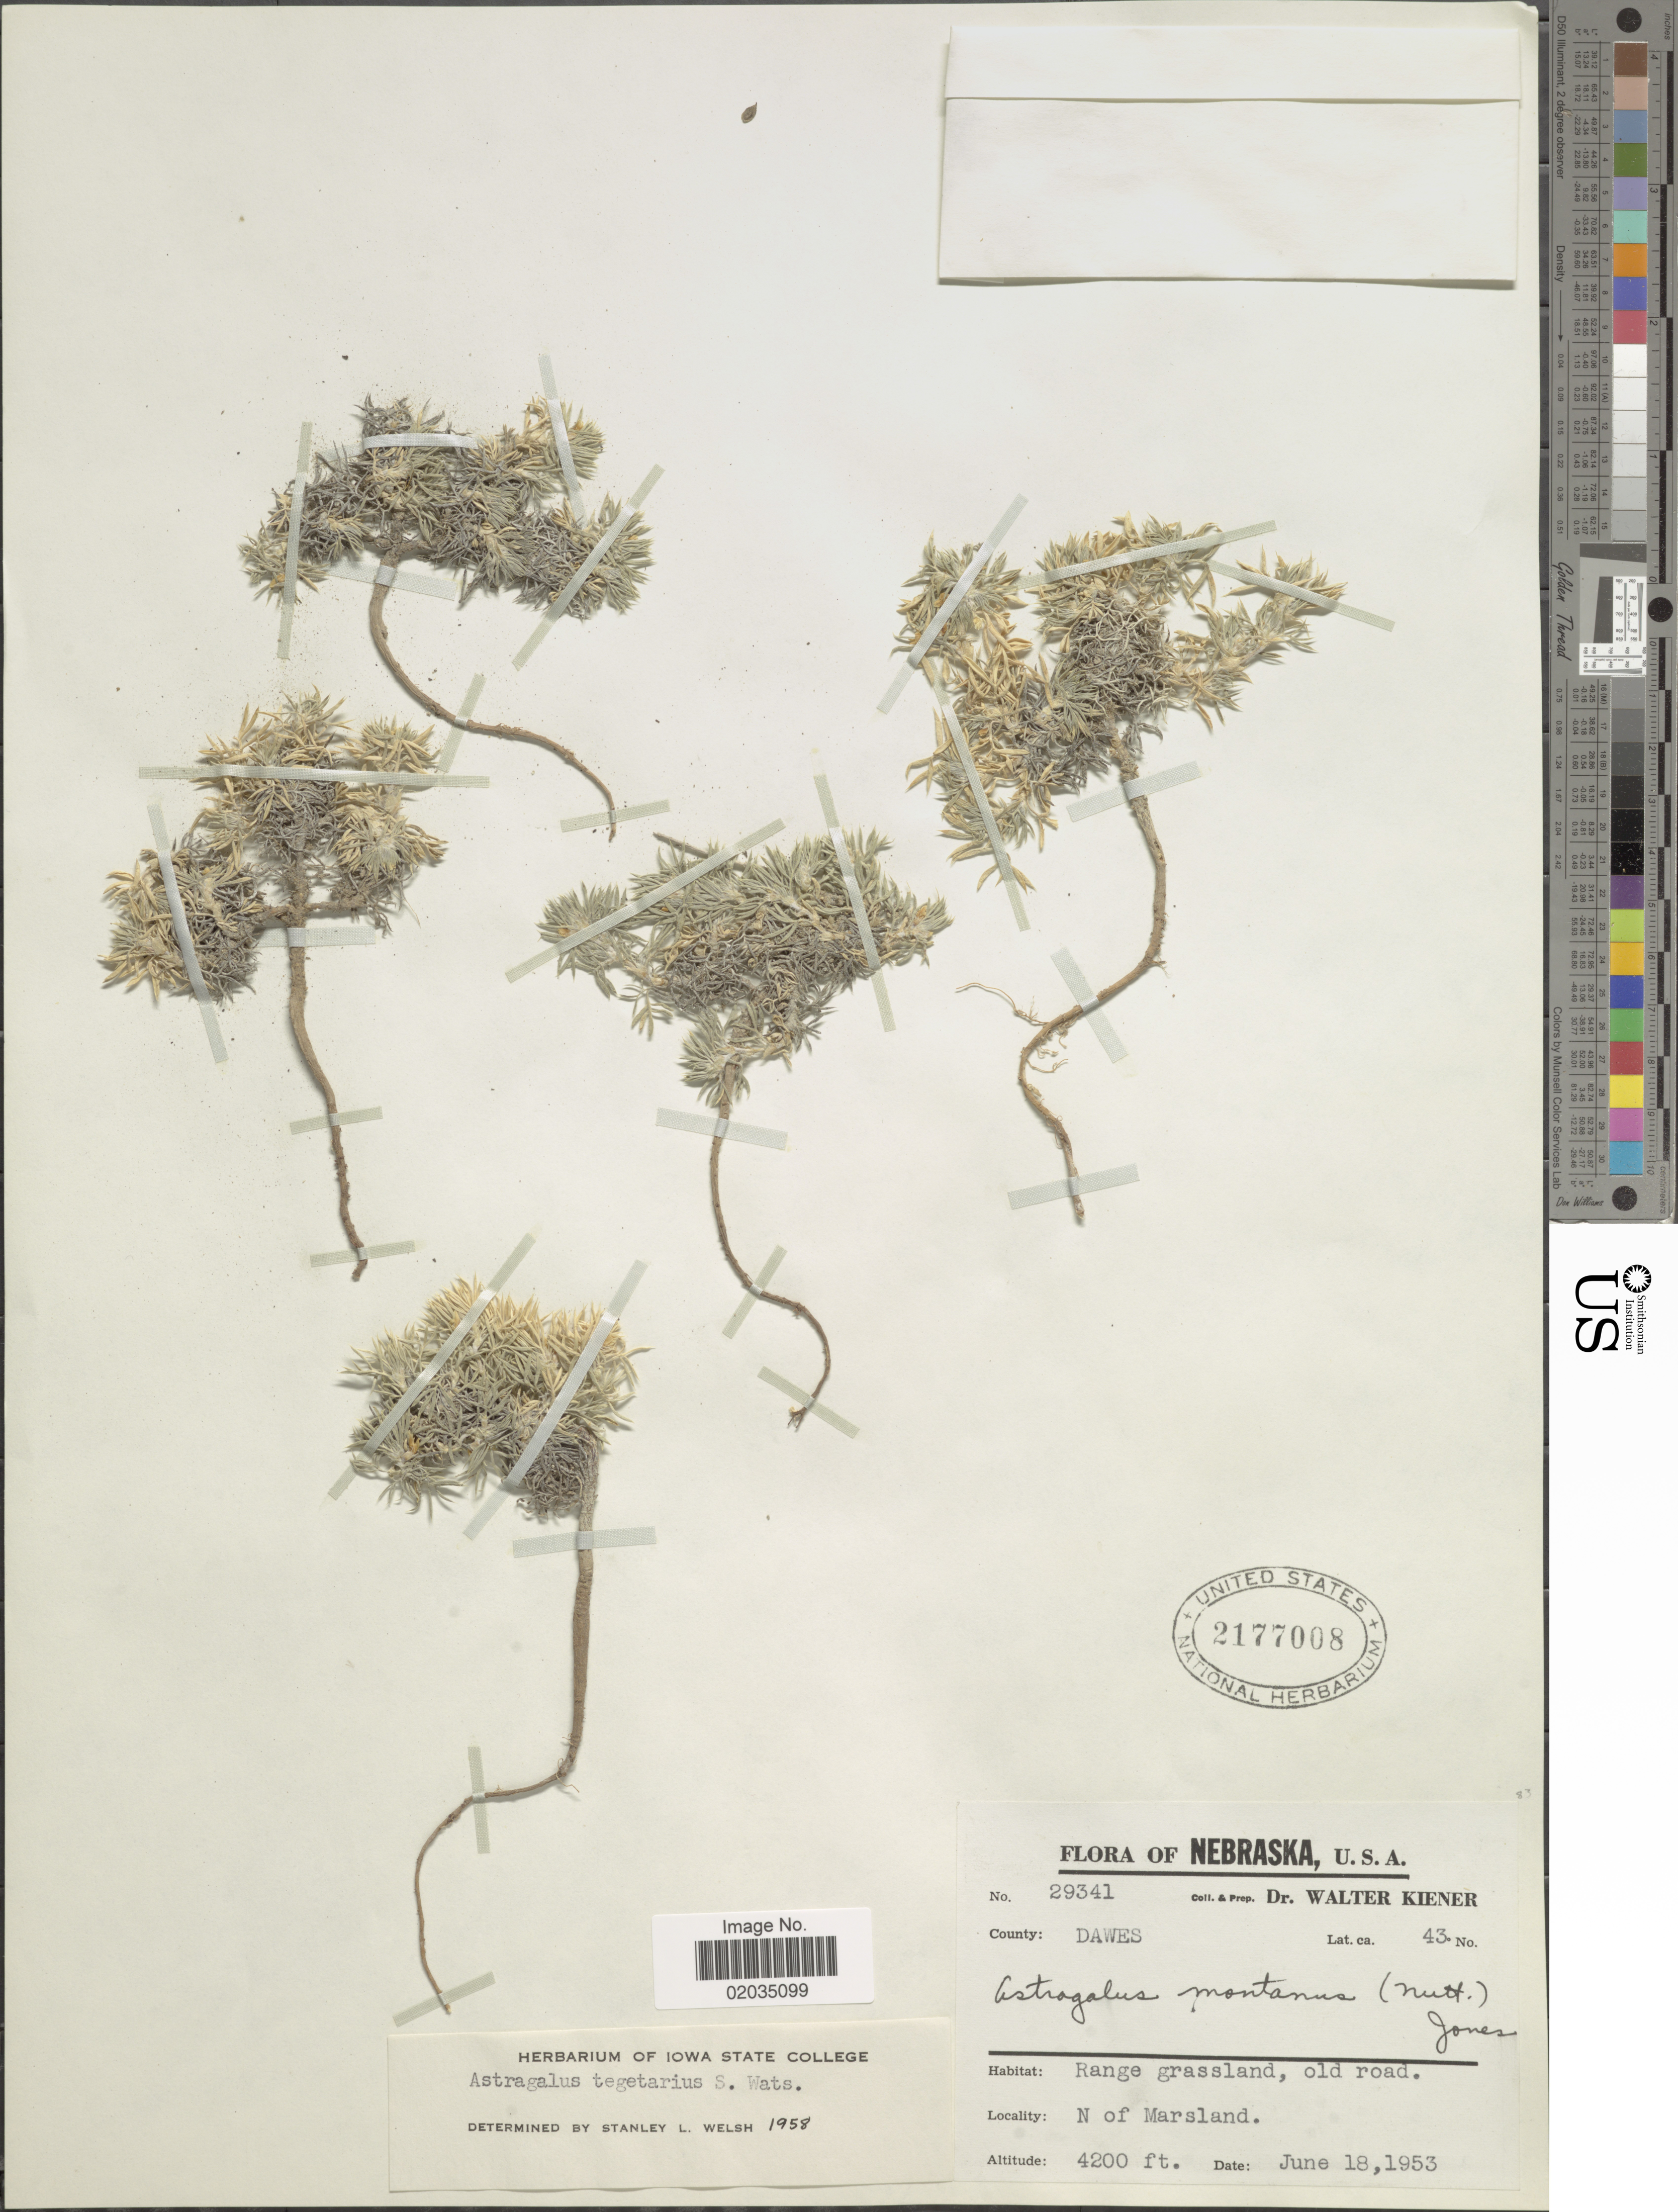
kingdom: Plantae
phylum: Tracheophyta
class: Magnoliopsida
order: Fabales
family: Fabaceae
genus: Astragalus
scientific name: Astragalus tegetarius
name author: S. Watson in C. King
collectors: W. Kiener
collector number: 29341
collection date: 1953-06-18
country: United States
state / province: Nebraska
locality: County: Dawes, Range grassland, old road, N of Marshland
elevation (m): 1280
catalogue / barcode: US 2177008